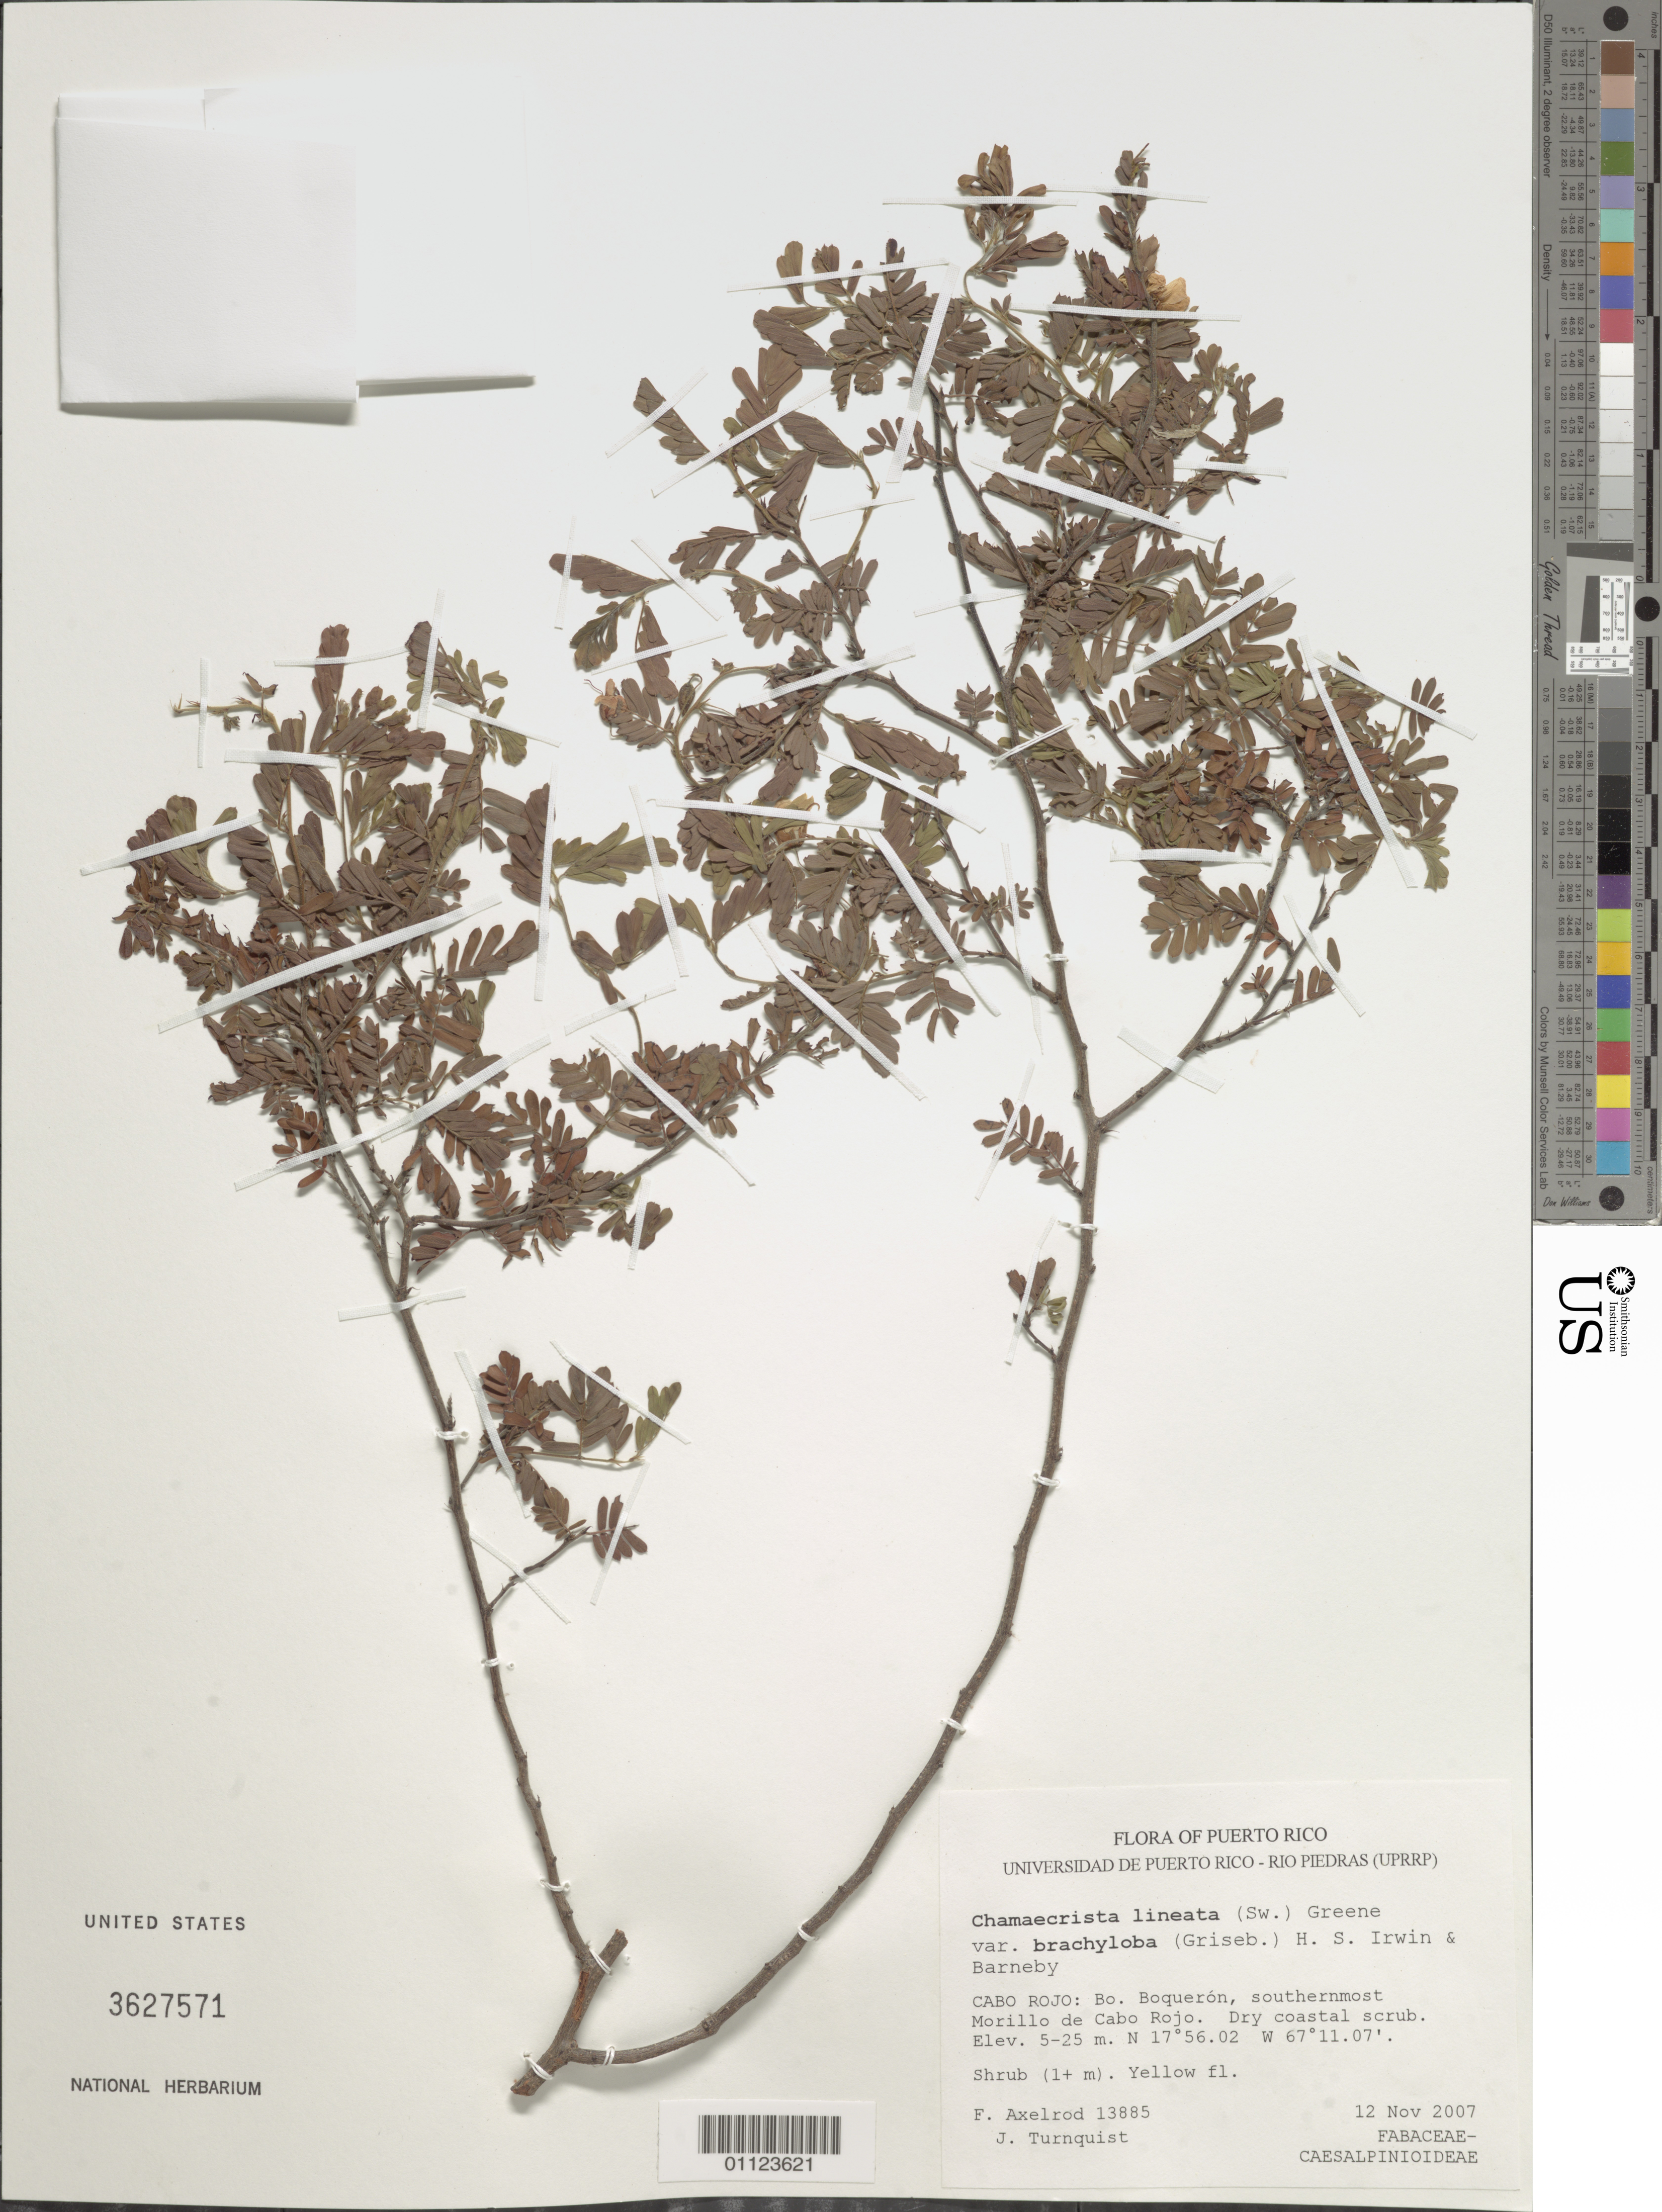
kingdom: Plantae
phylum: Tracheophyta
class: Magnoliopsida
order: Fabales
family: Fabaceae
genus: Chamaecrista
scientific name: Chamaecrista lineata var. brachyloba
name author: (Griseb.) H.S. Irwin & Barneby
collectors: F. S. Axelrod & J. Turnquist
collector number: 13885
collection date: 2007-11-12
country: Puerto Rico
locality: Cabo Rojo: Bo. Boquerón, southernmost Morillo de Cabo Rojo.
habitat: Dry coastal scrub.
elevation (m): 5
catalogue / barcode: US 3627571